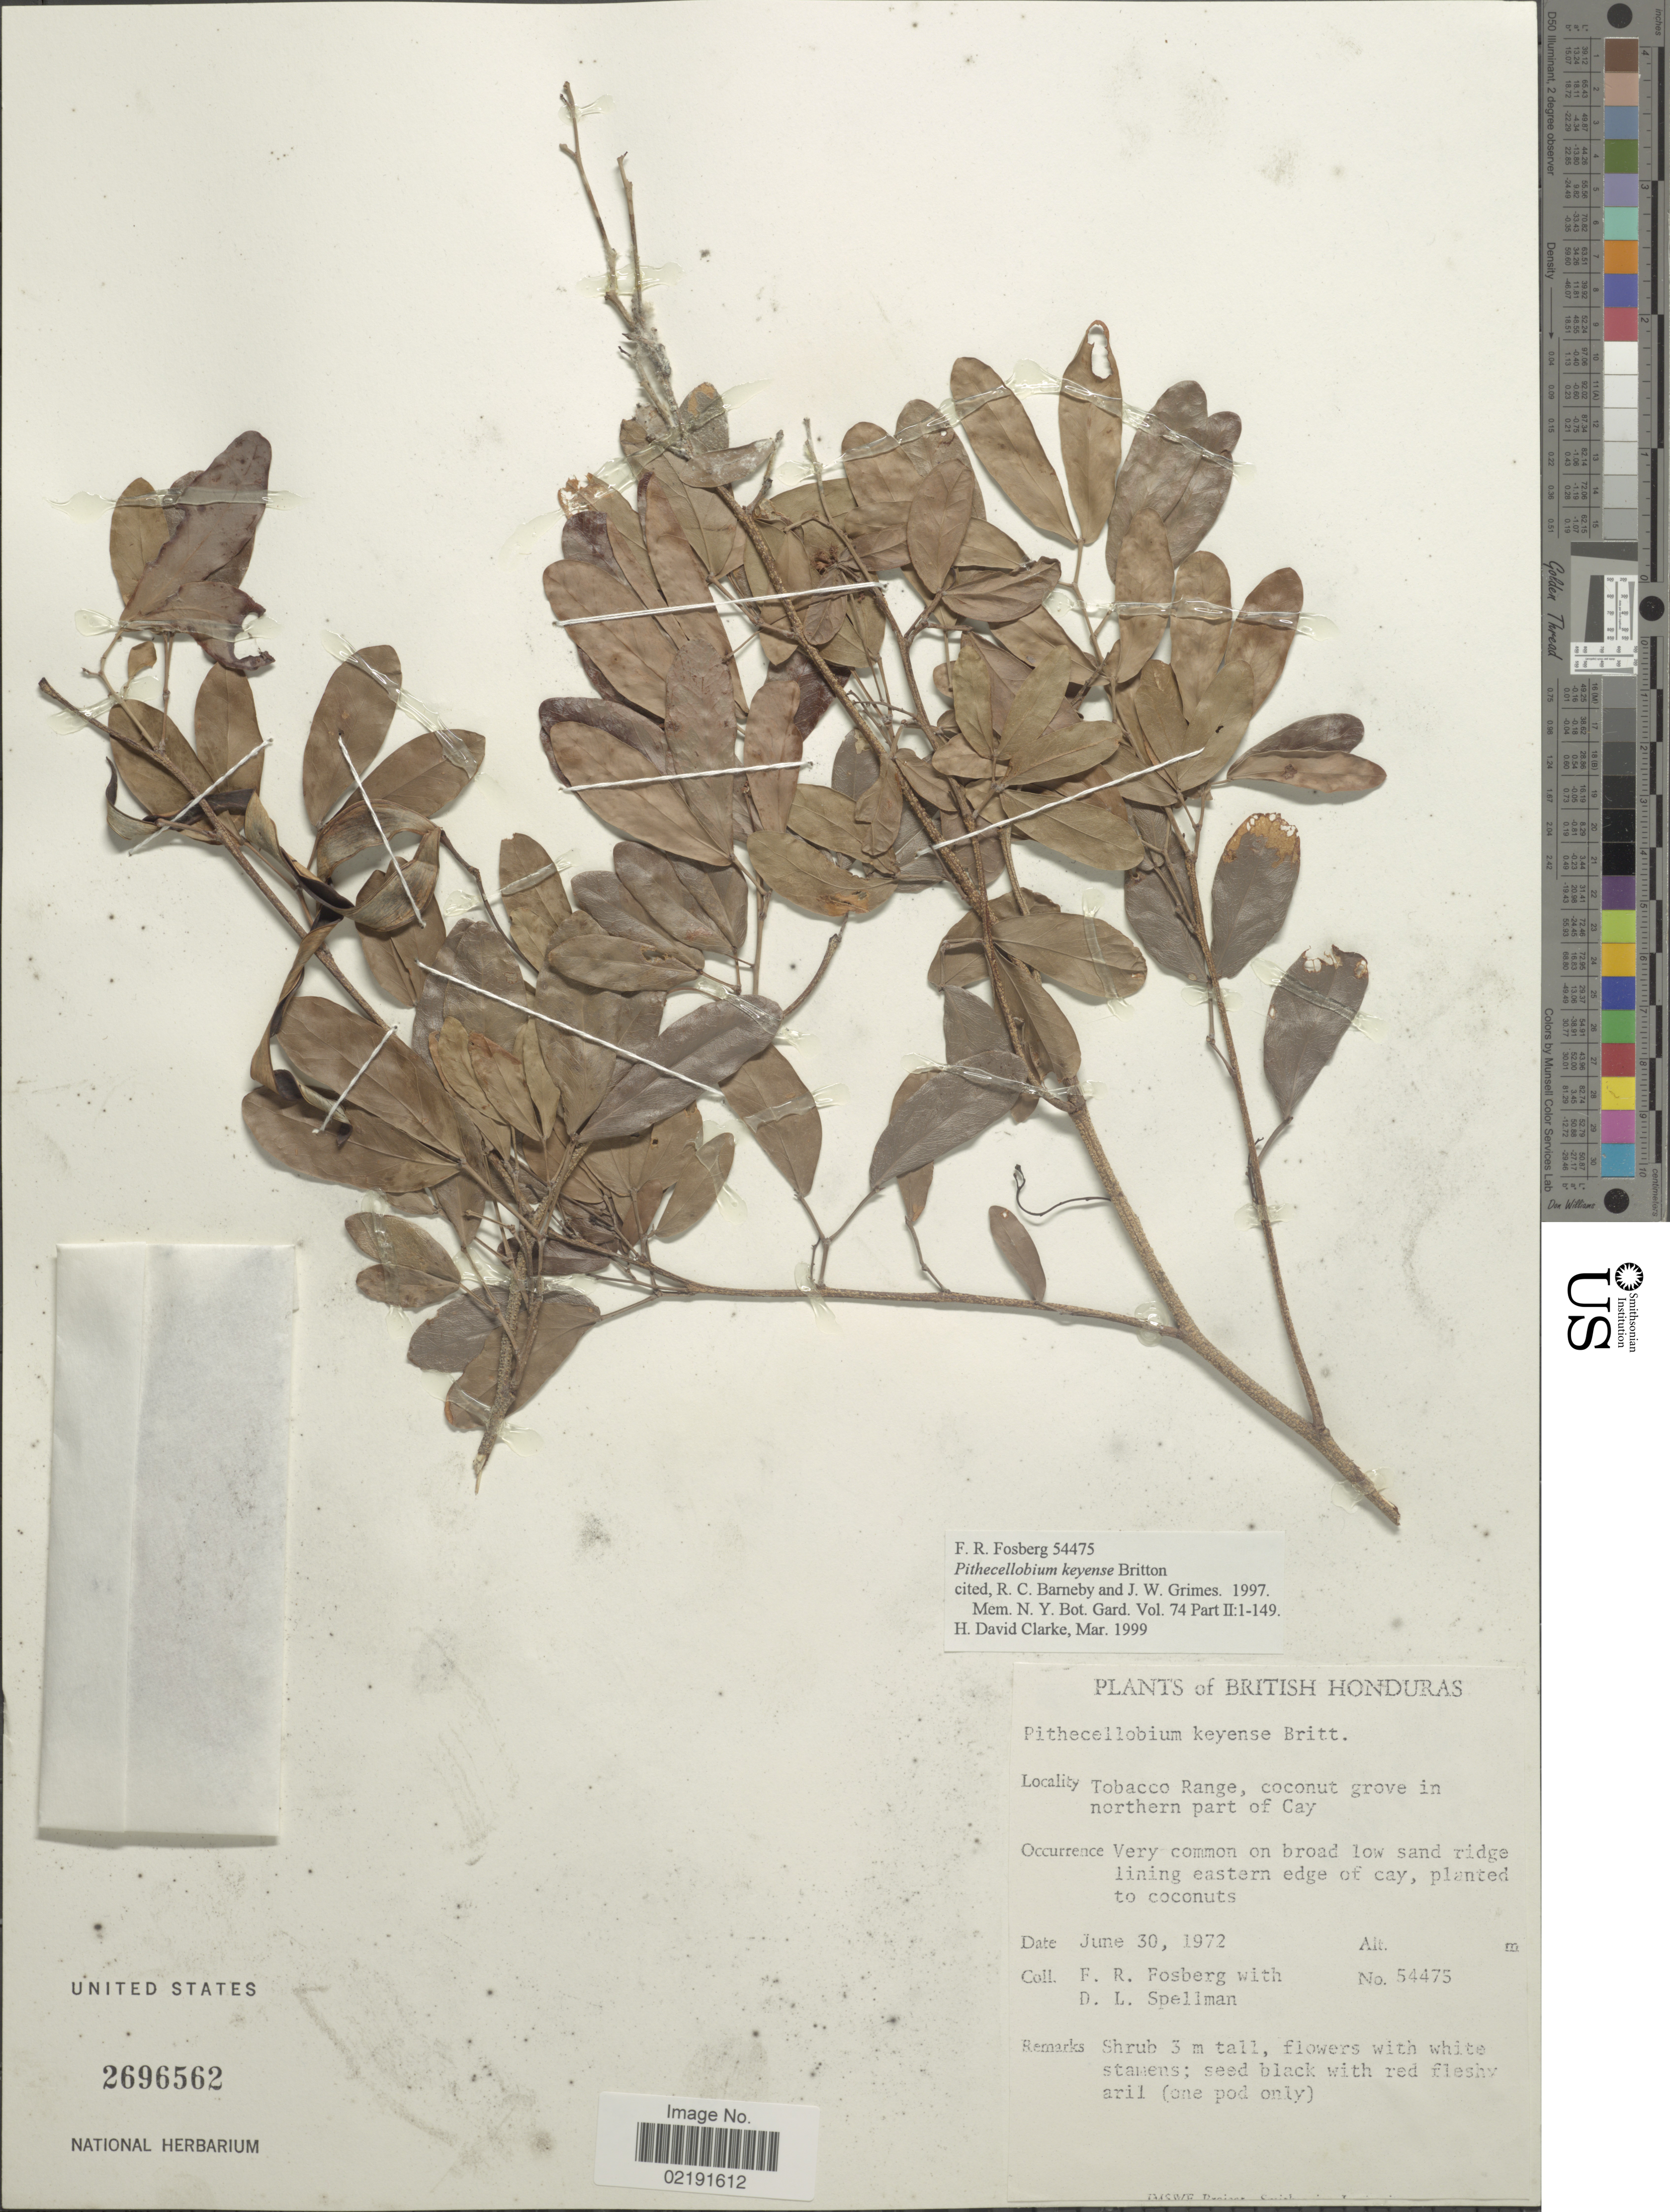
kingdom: Plantae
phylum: Tracheophyta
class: Magnoliopsida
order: Fabales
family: Fabaceae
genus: Pithecellobium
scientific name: Pithecellobium keyense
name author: Britton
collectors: F. R. Fosberg & D. L. Spellman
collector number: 54475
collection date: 1972-06-30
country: Belize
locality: British Honduras. Tobacco Range, coconut grove in northern part of Cay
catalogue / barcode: US 2696562